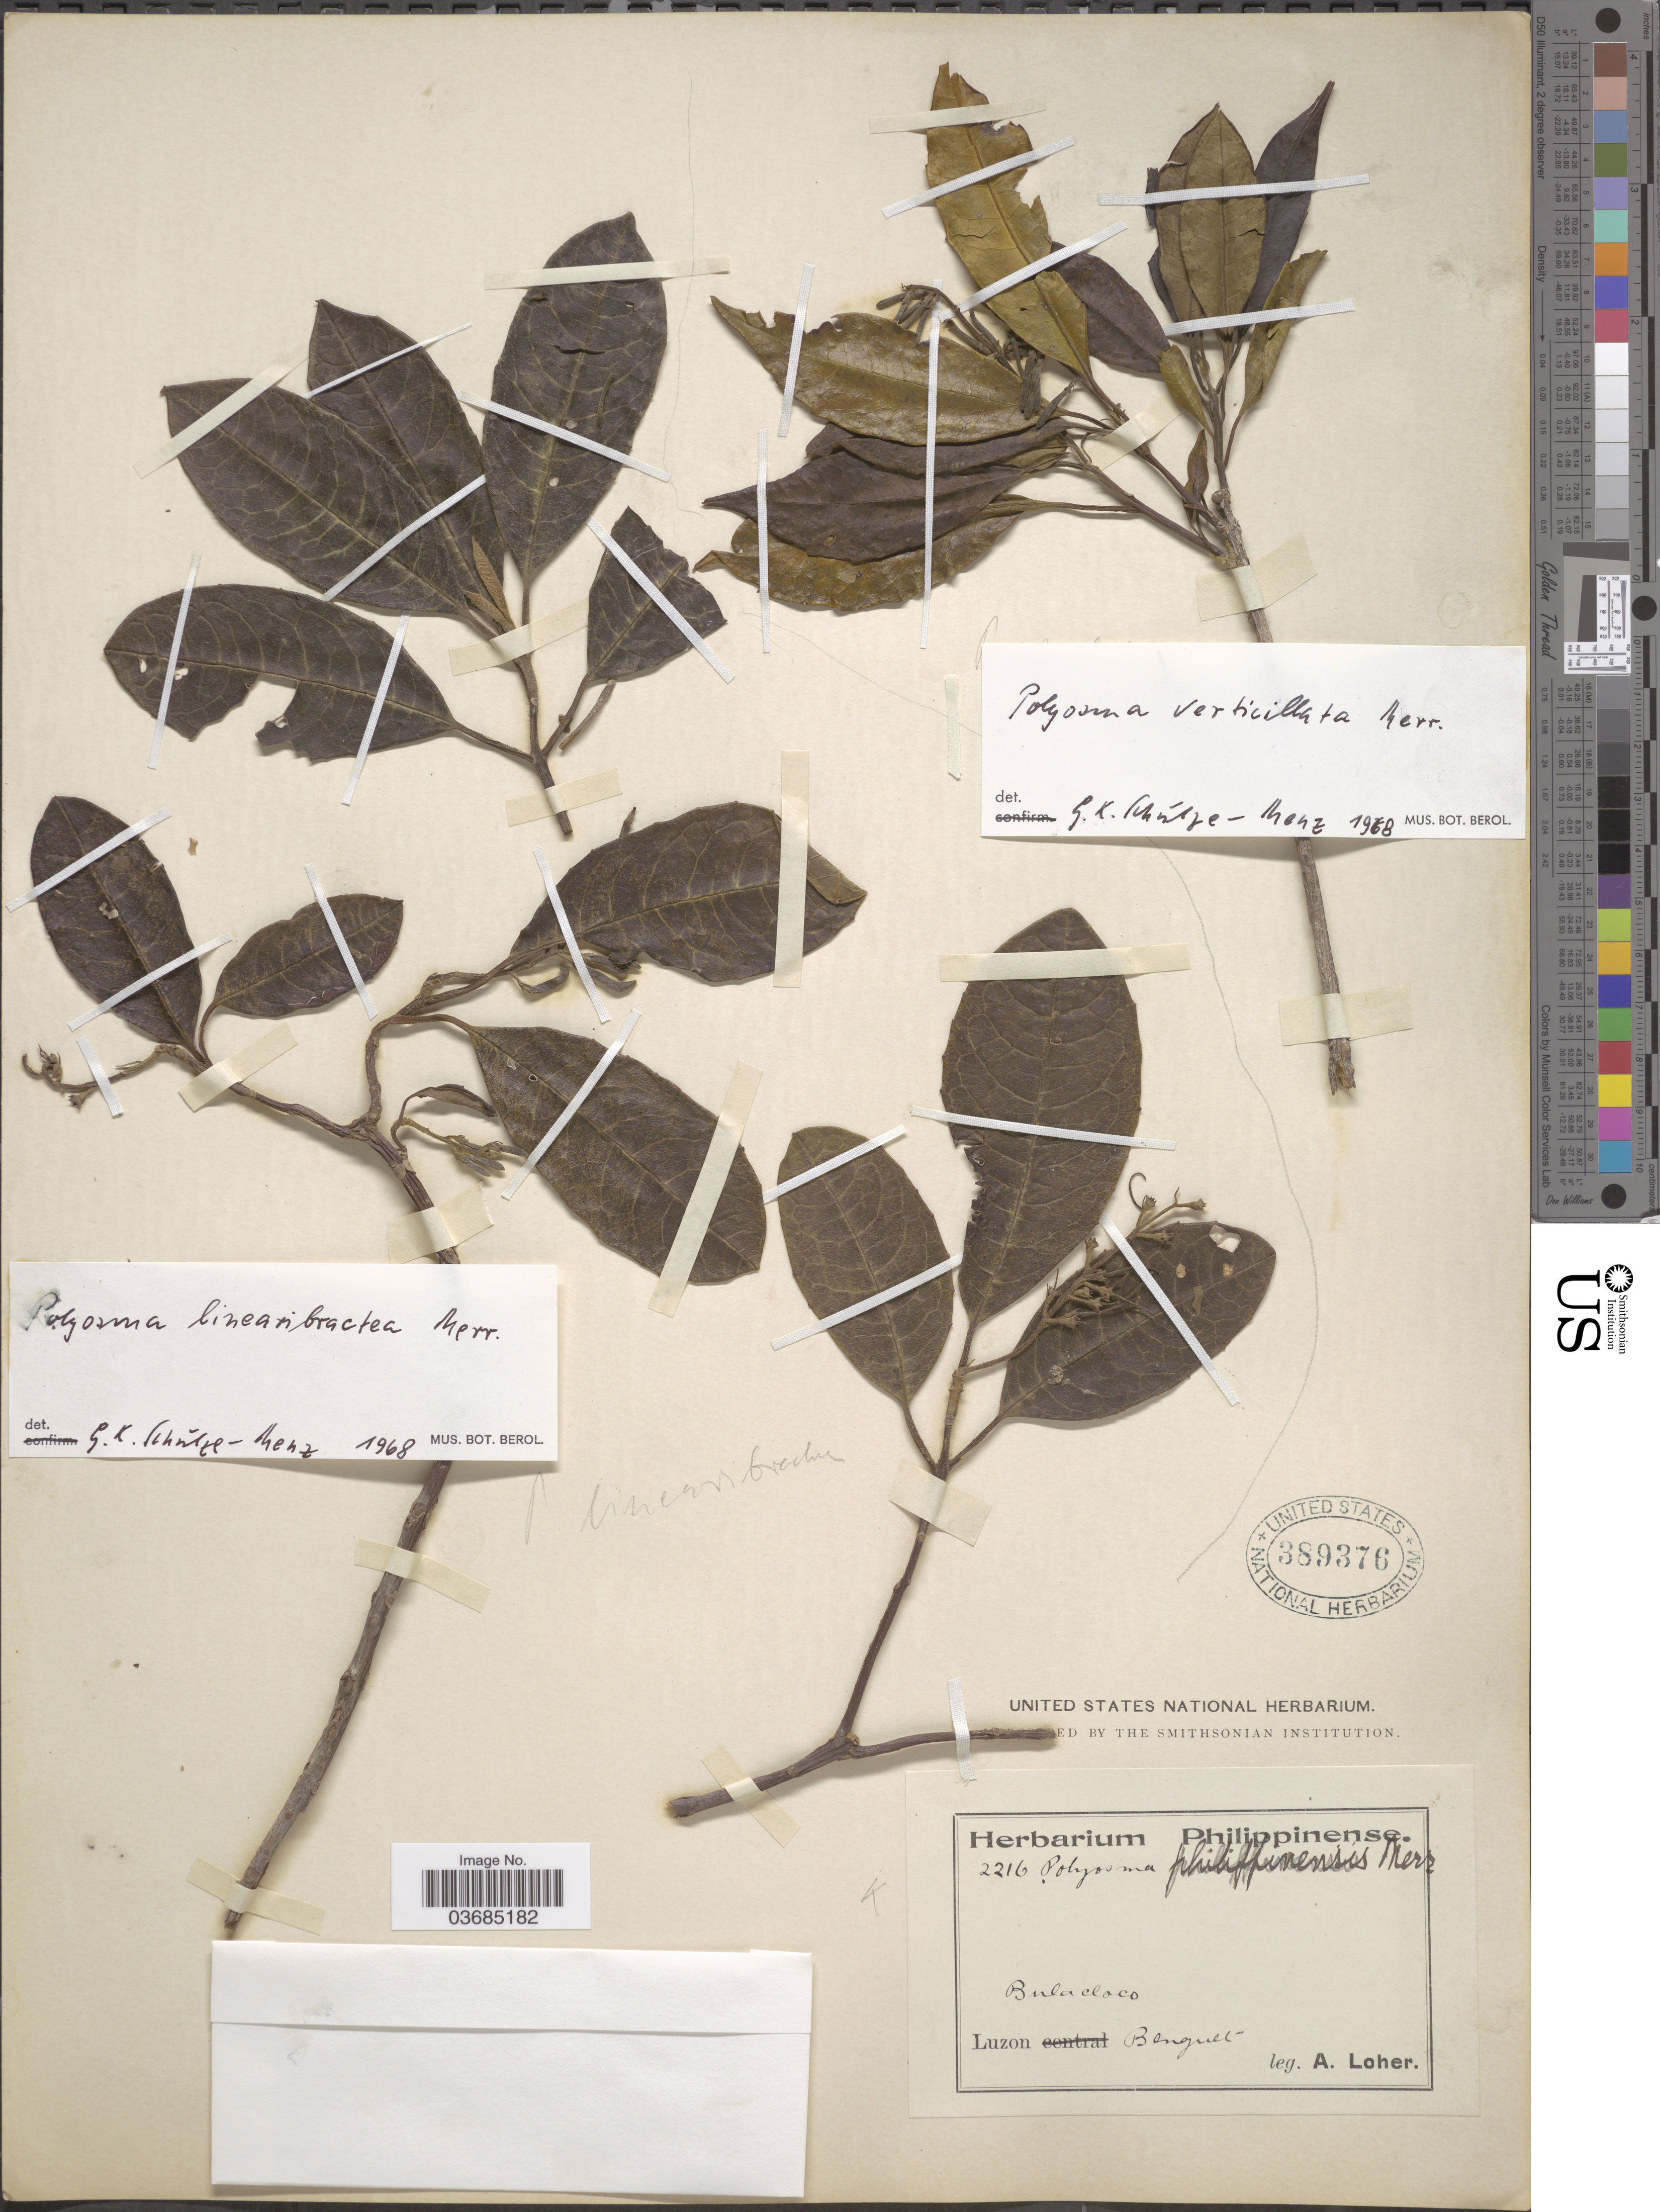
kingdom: Plantae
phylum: Tracheophyta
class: Magnoliopsida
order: Escalloniales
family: Escalloniaceae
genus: Polyosma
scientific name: Polyosma linearibractea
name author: Merr.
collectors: A. Loher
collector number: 2216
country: Philippines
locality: Bulalacao. Luzon Benguet.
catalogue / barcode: US 389376